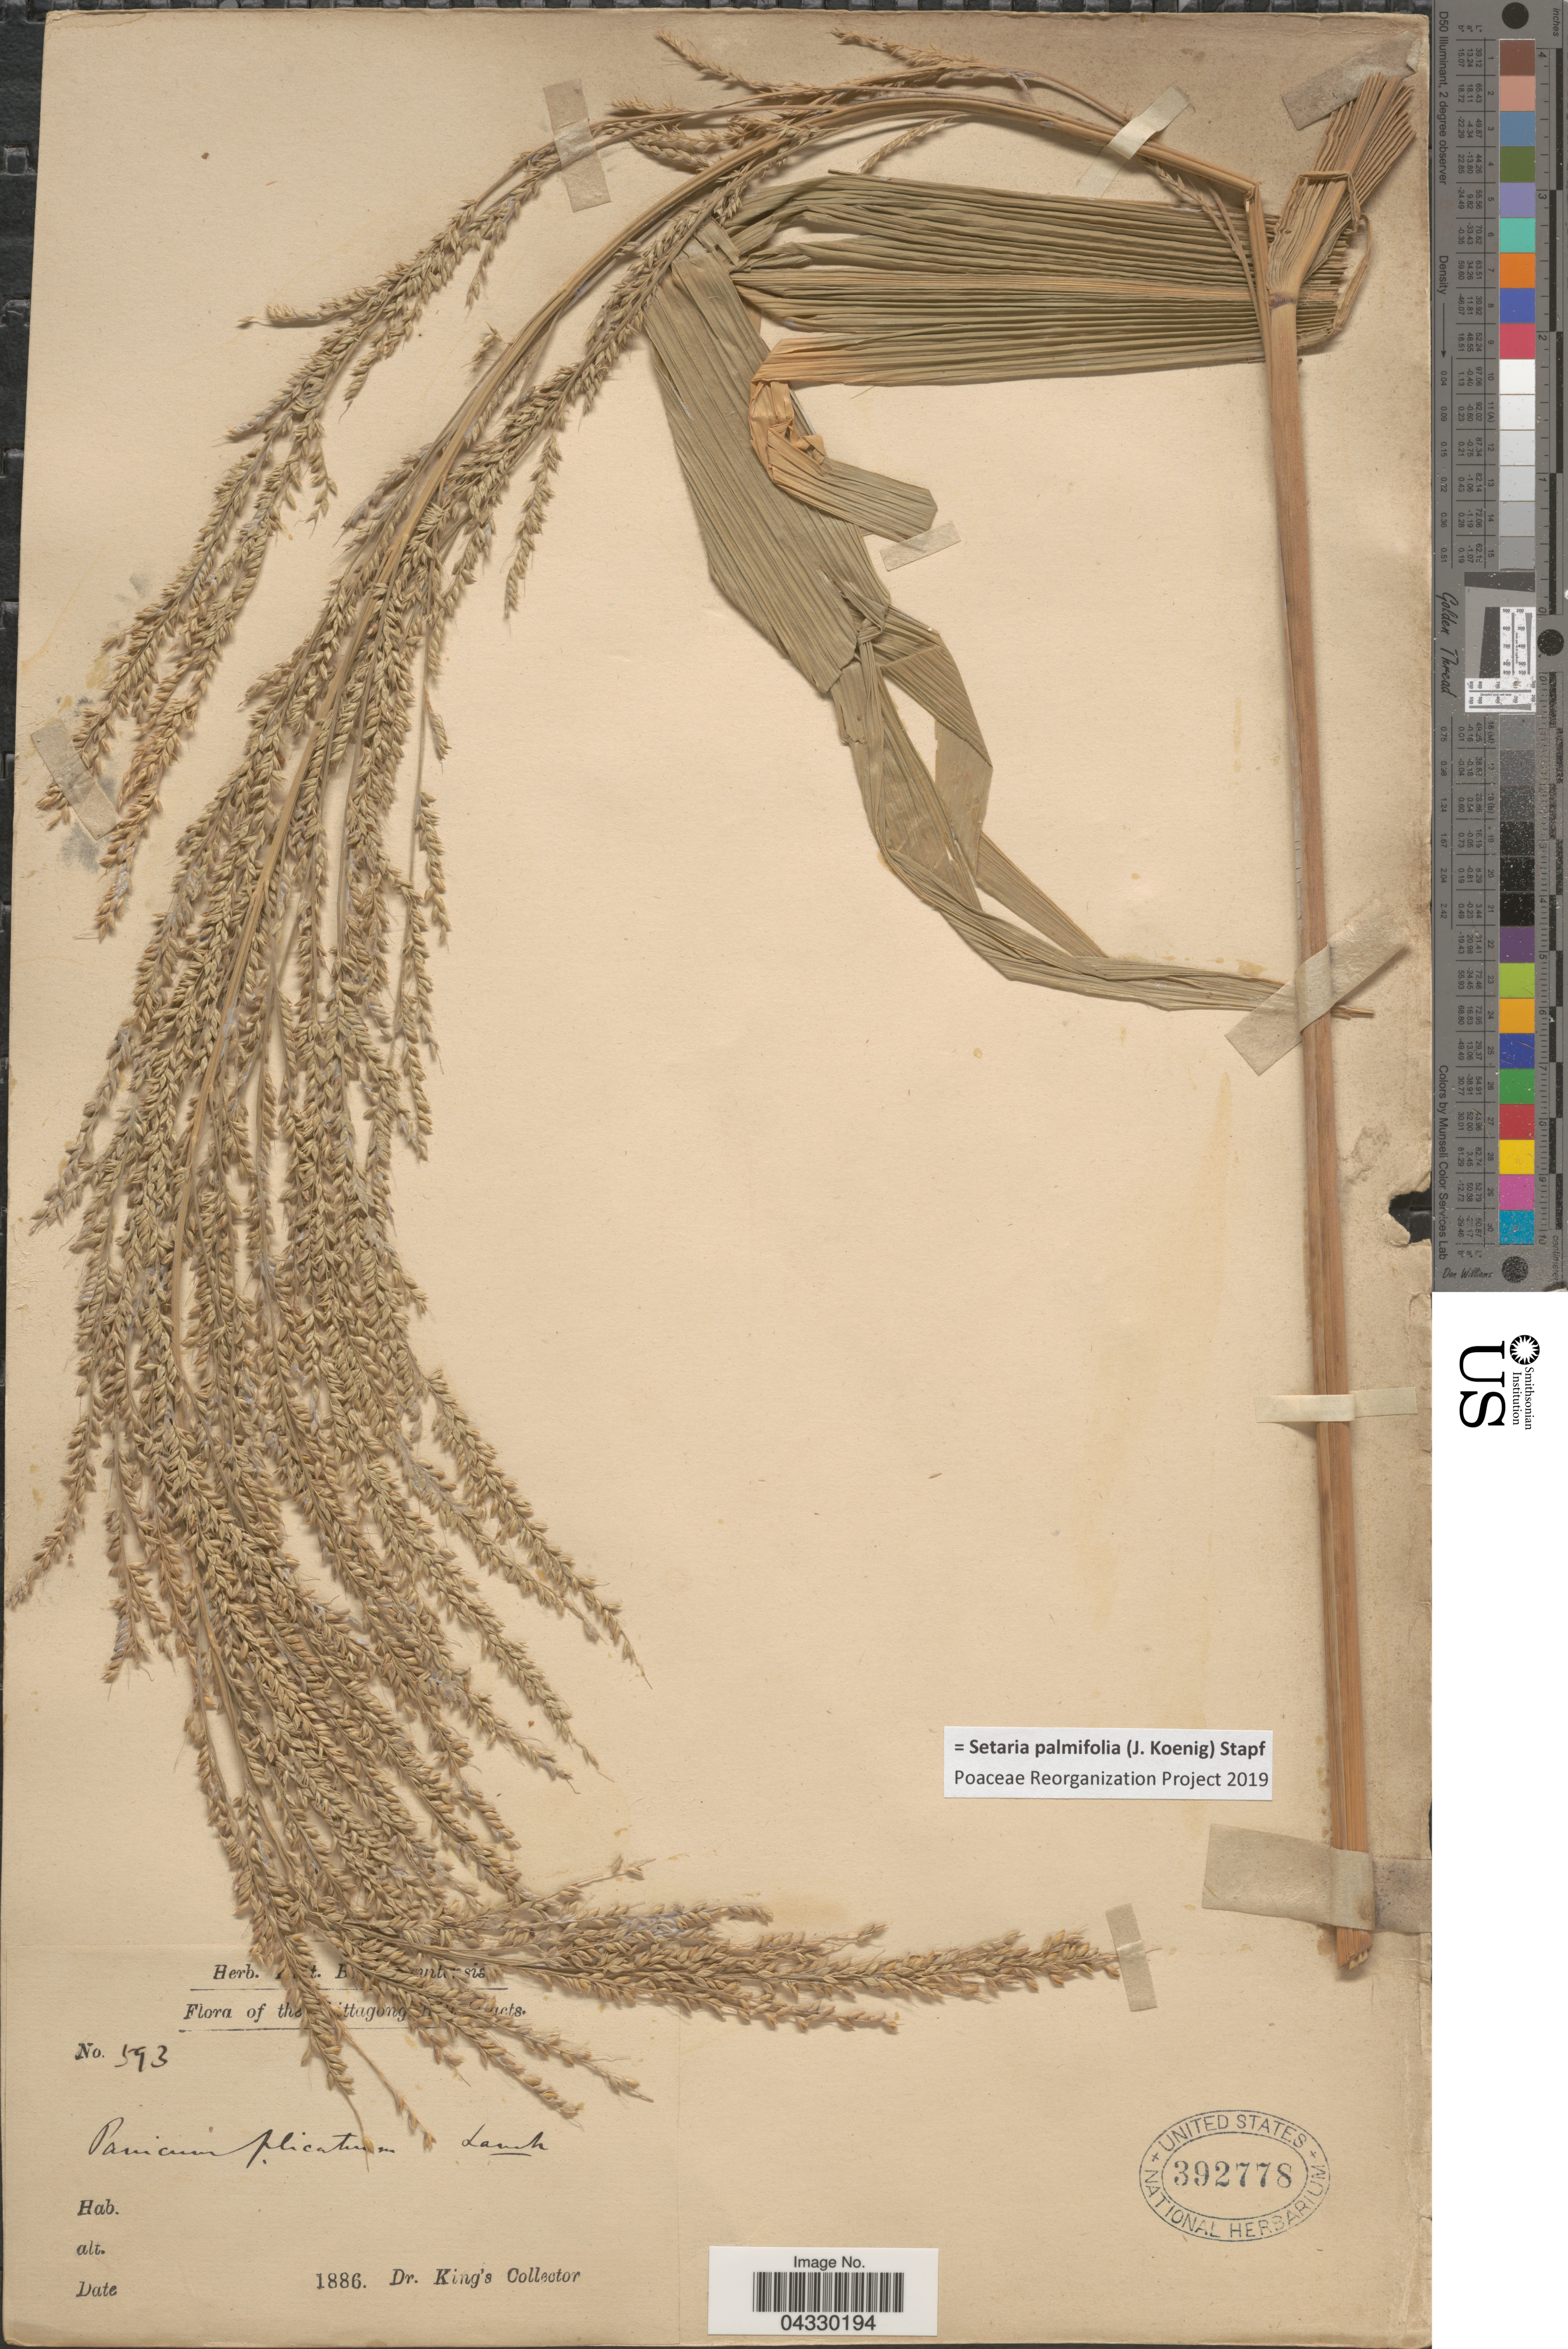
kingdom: Plantae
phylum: Tracheophyta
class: Liliopsida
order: Poales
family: Poaceae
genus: Setaria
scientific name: Setaria palmifolia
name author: (J. Koenig) Stapf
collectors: Dr. King's collector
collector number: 593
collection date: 1886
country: India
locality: [illegible text]ttagong [illegible text]acts.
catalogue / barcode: US 392778